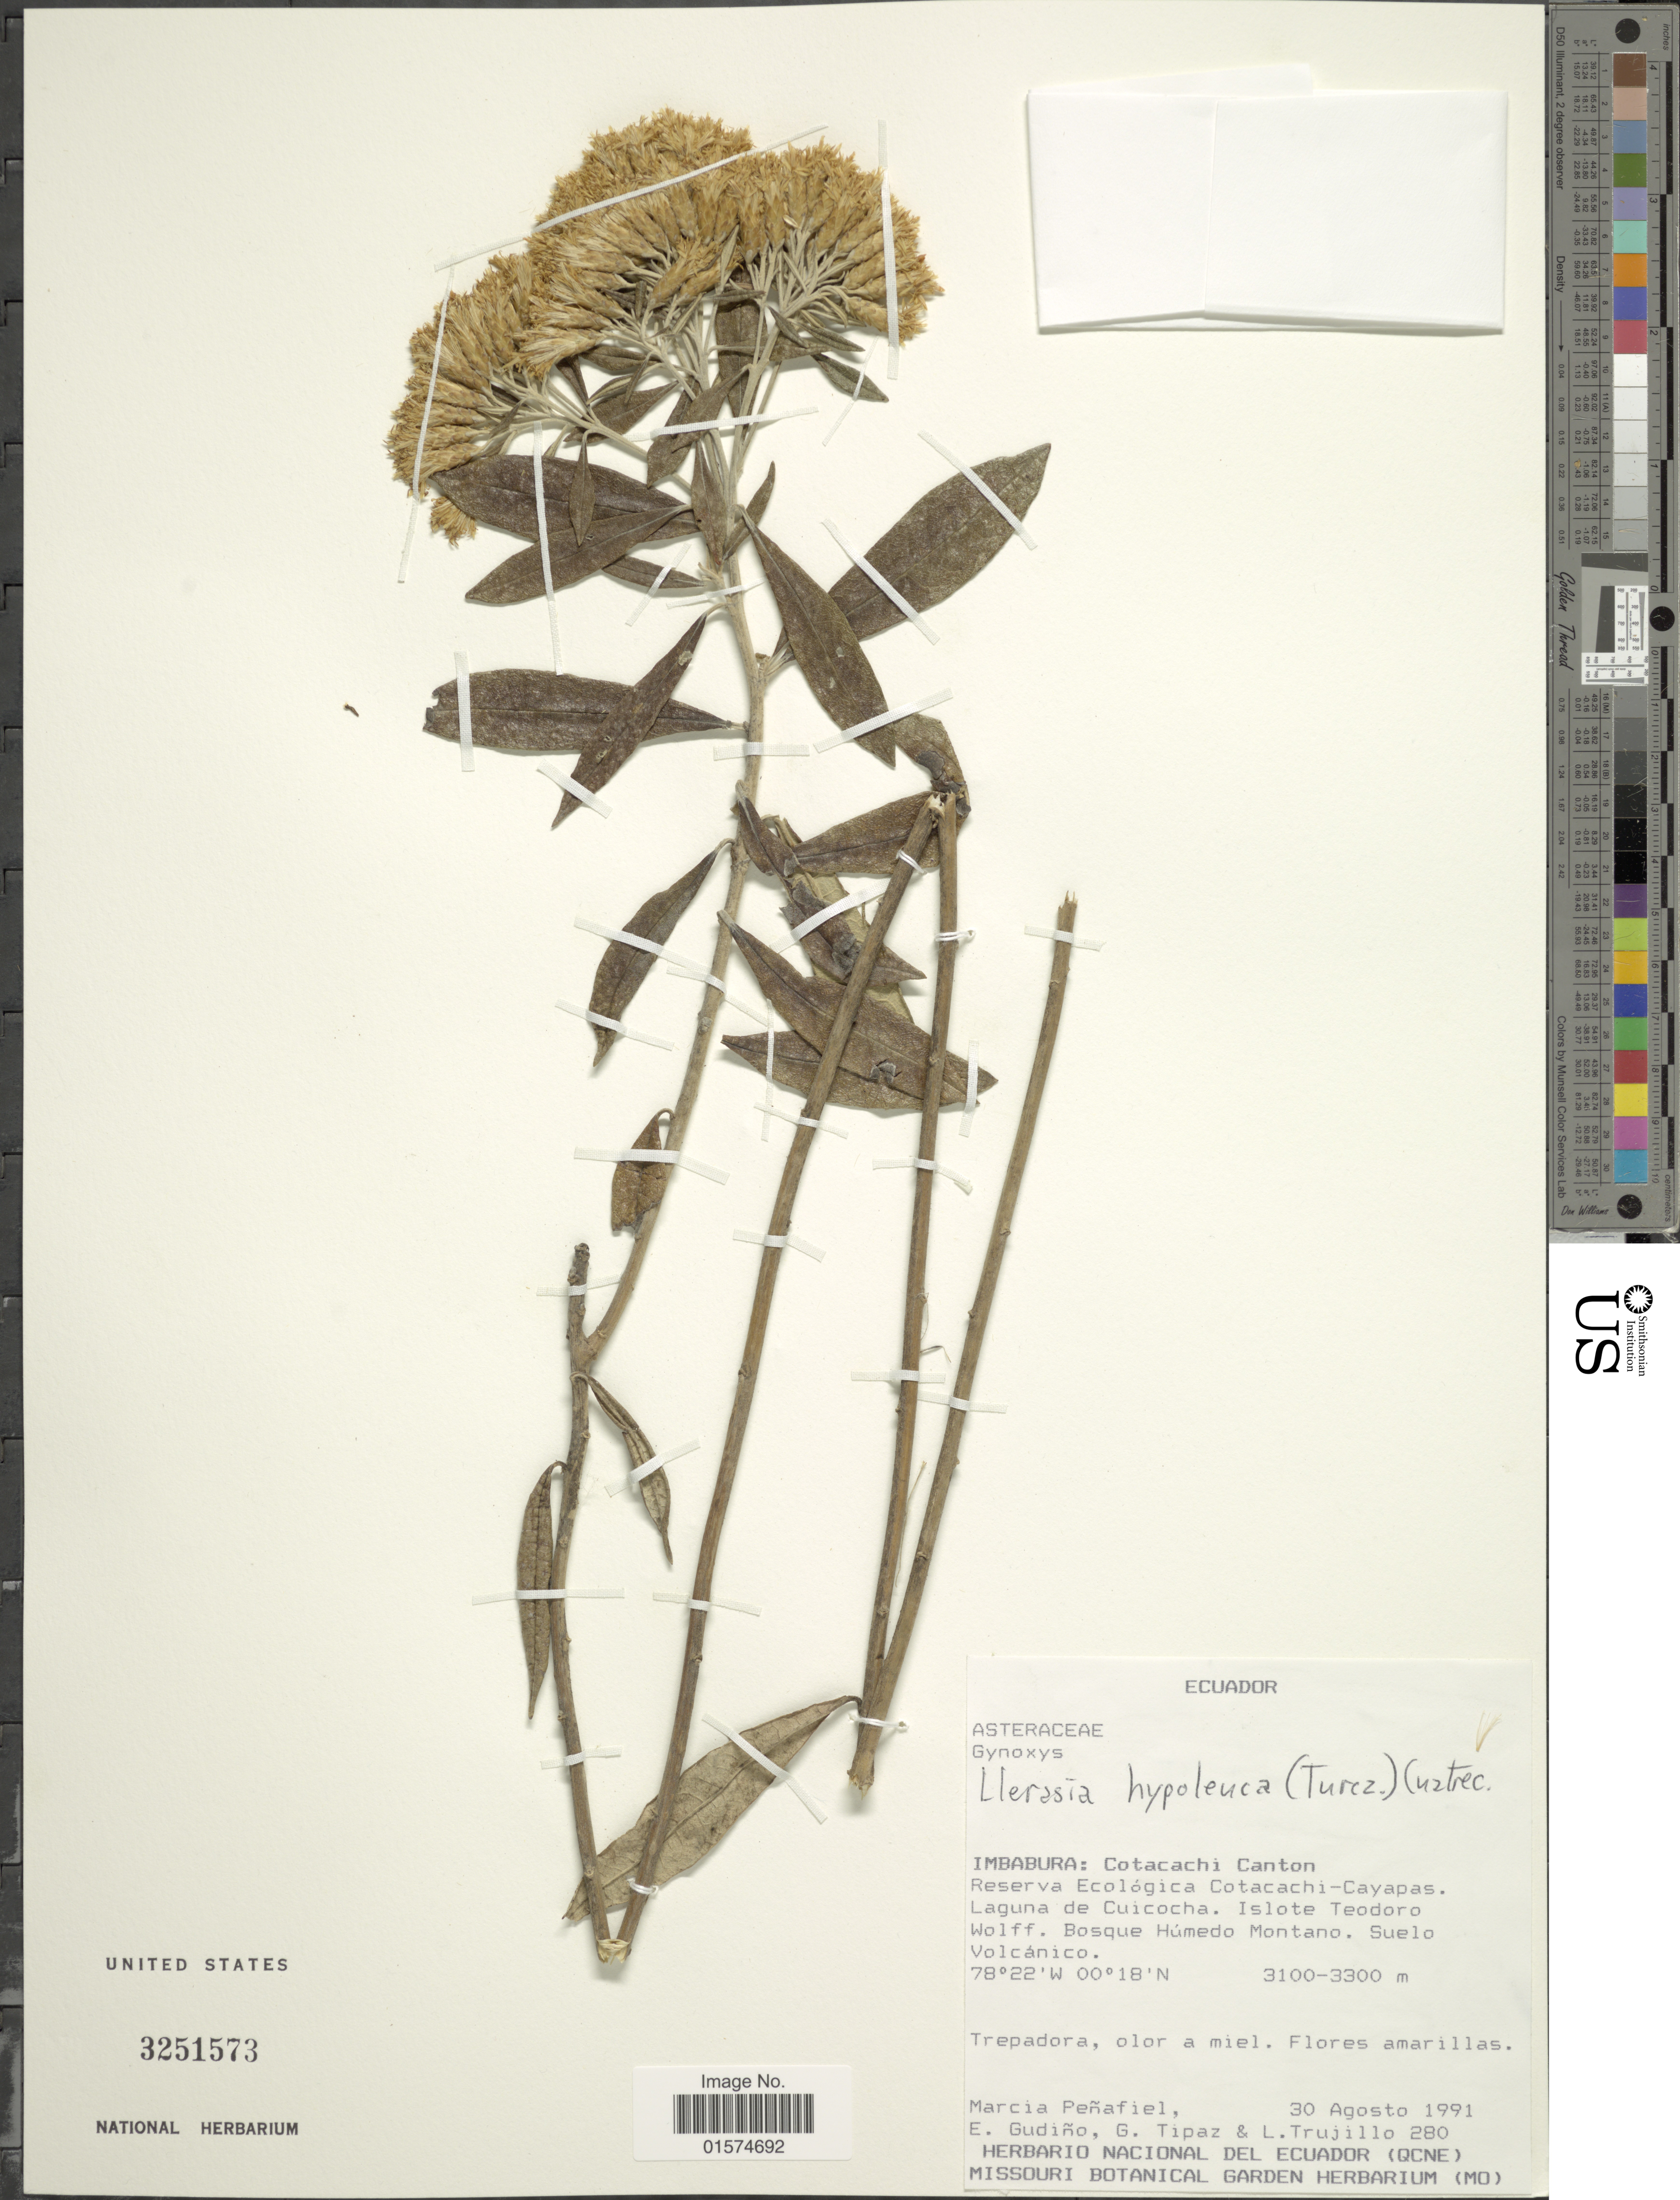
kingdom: Plantae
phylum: Tracheophyta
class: Magnoliopsida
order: Asterales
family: Asteraceae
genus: Llerasia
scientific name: Llerasia hypoleuca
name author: (Turcz.) Cuatrec.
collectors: M. Penafiel, E. Gudiño, G. Tipaz & L. Trujillo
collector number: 280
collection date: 1991-08-30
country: Ecuador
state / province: Imbabura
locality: Cotacachi Canton. Reserva Ecológica Cotacachi-Cayapas. Laguna de Cuicocha. Islote Teodoro Wolff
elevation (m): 3100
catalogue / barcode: US 3251573